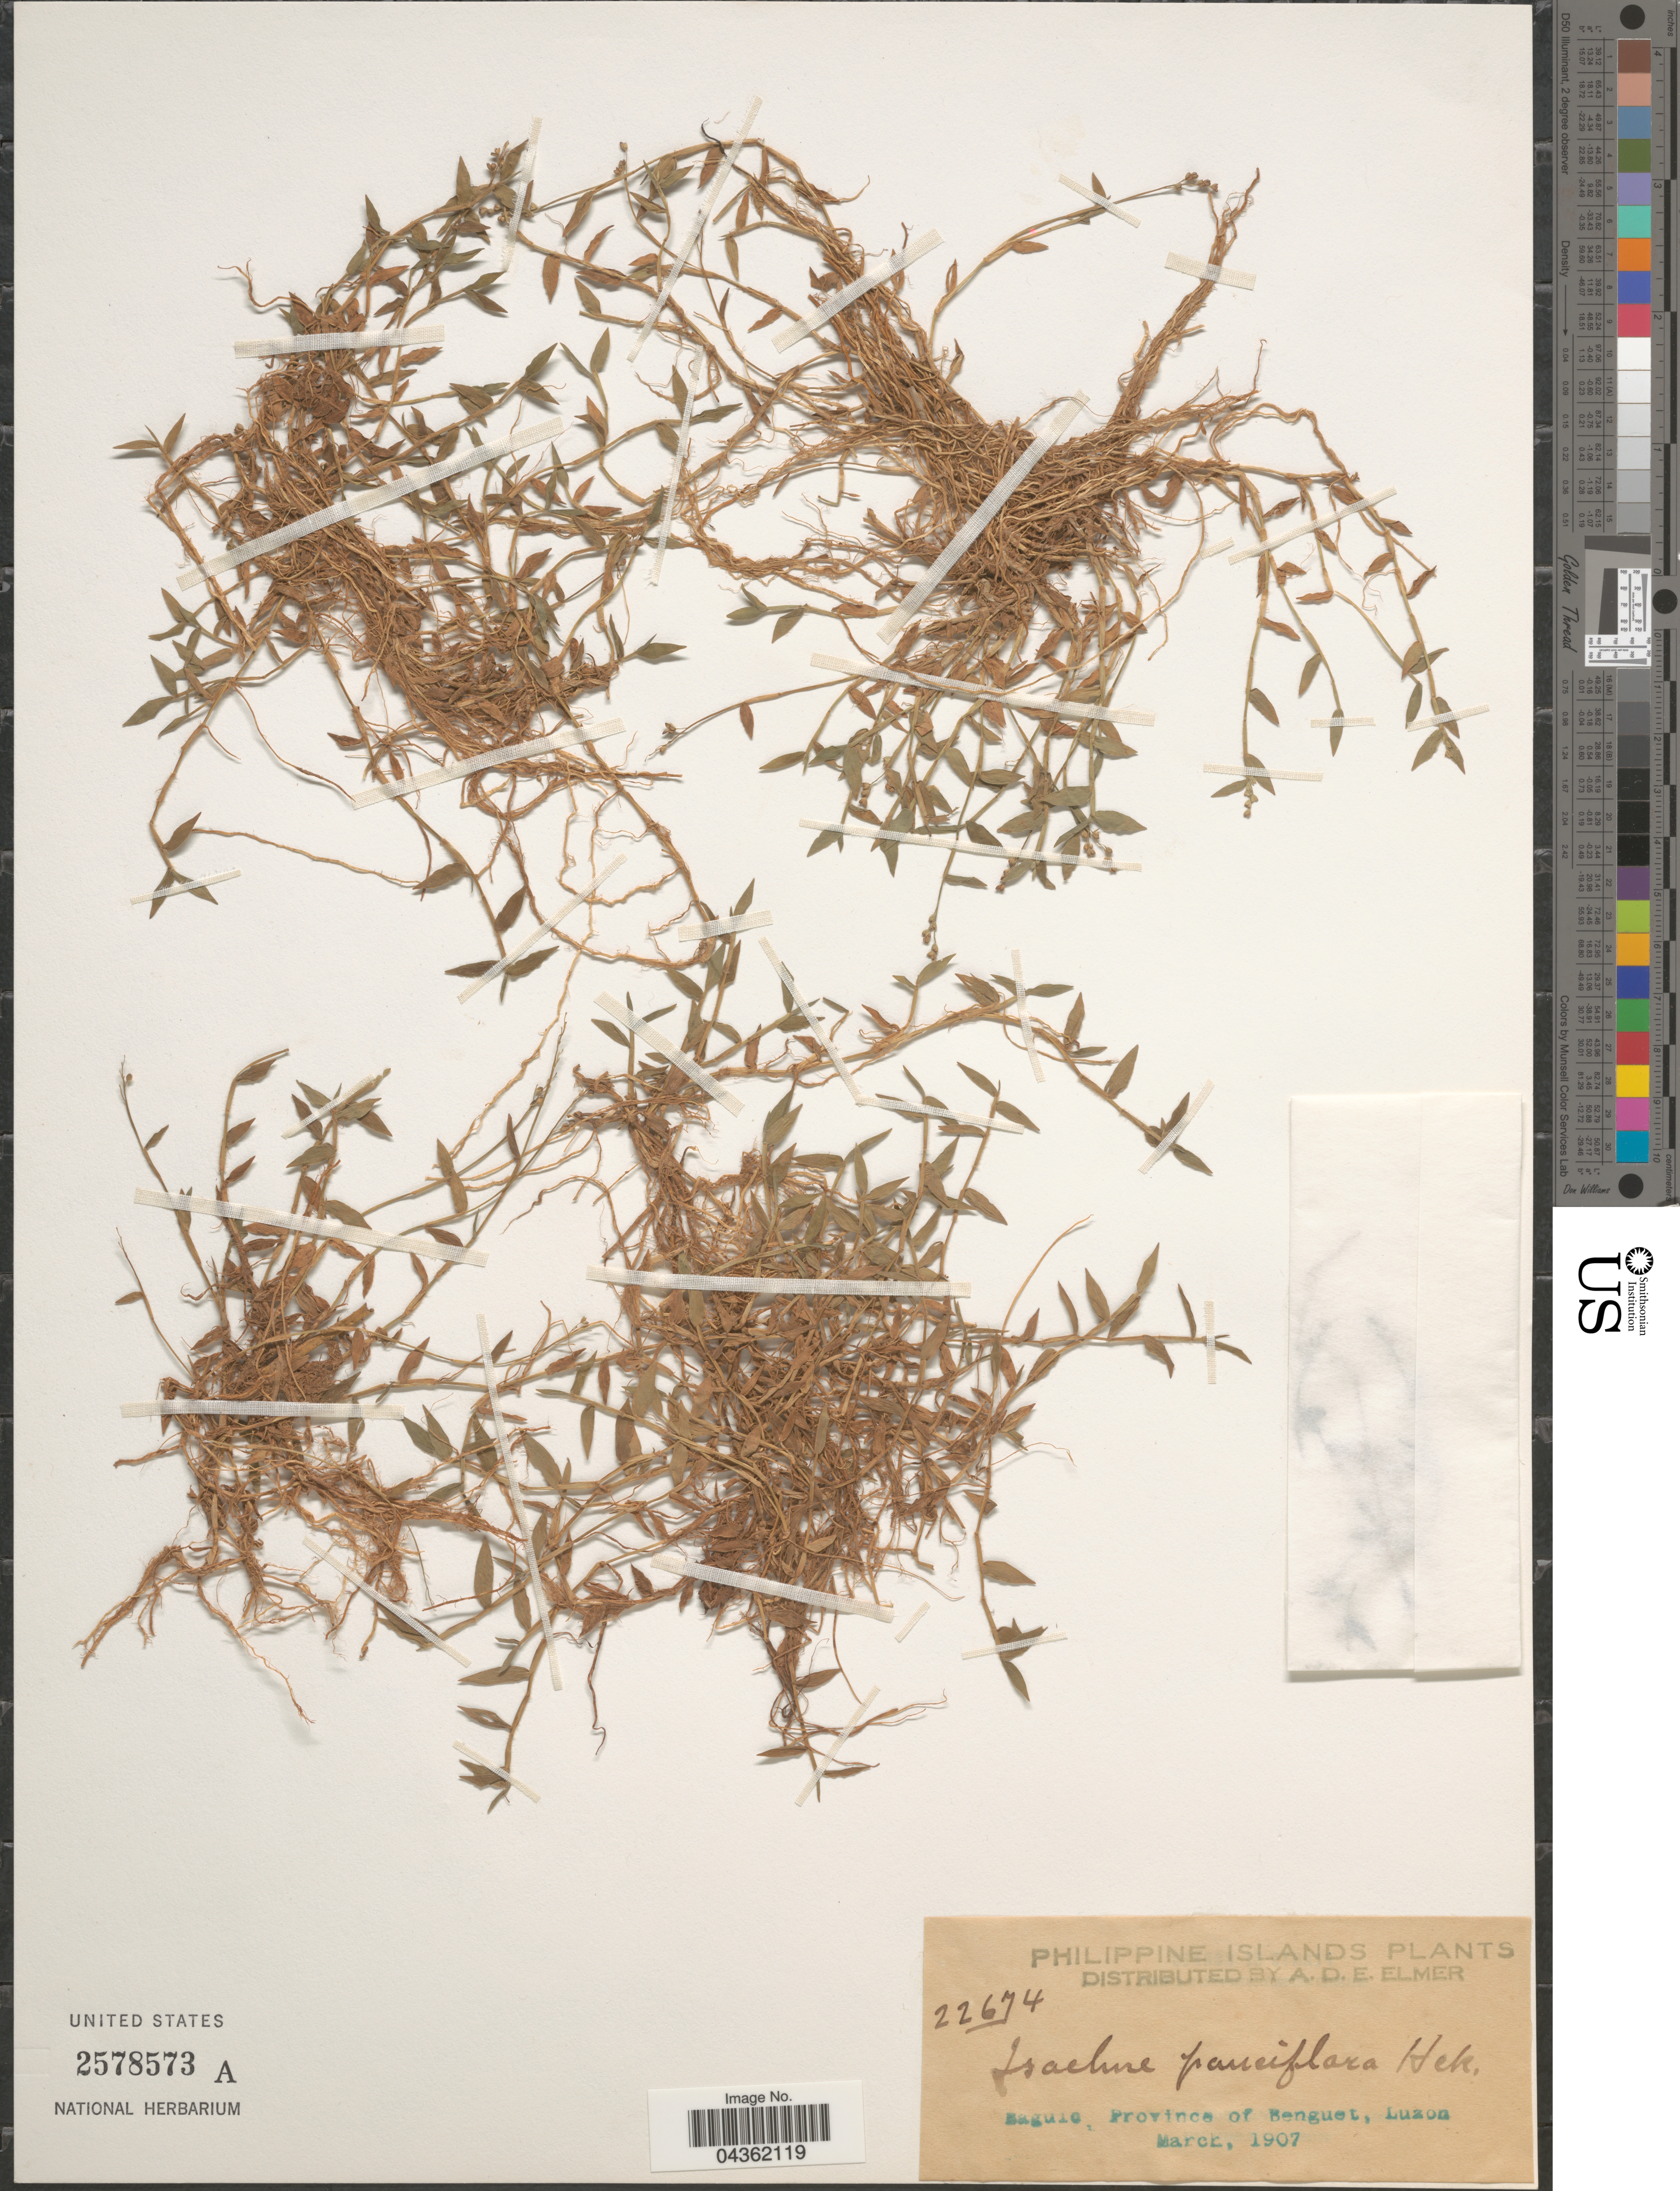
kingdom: Plantae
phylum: Tracheophyta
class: Liliopsida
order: Poales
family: Poaceae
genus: Isachne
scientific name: Isachne myosotis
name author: Nees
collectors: A. D. E. Elmer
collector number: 22674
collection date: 1907-03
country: Philippines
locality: Philippine Islands. Baguio, Province of Benguet, Luzon.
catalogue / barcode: US 2578573A